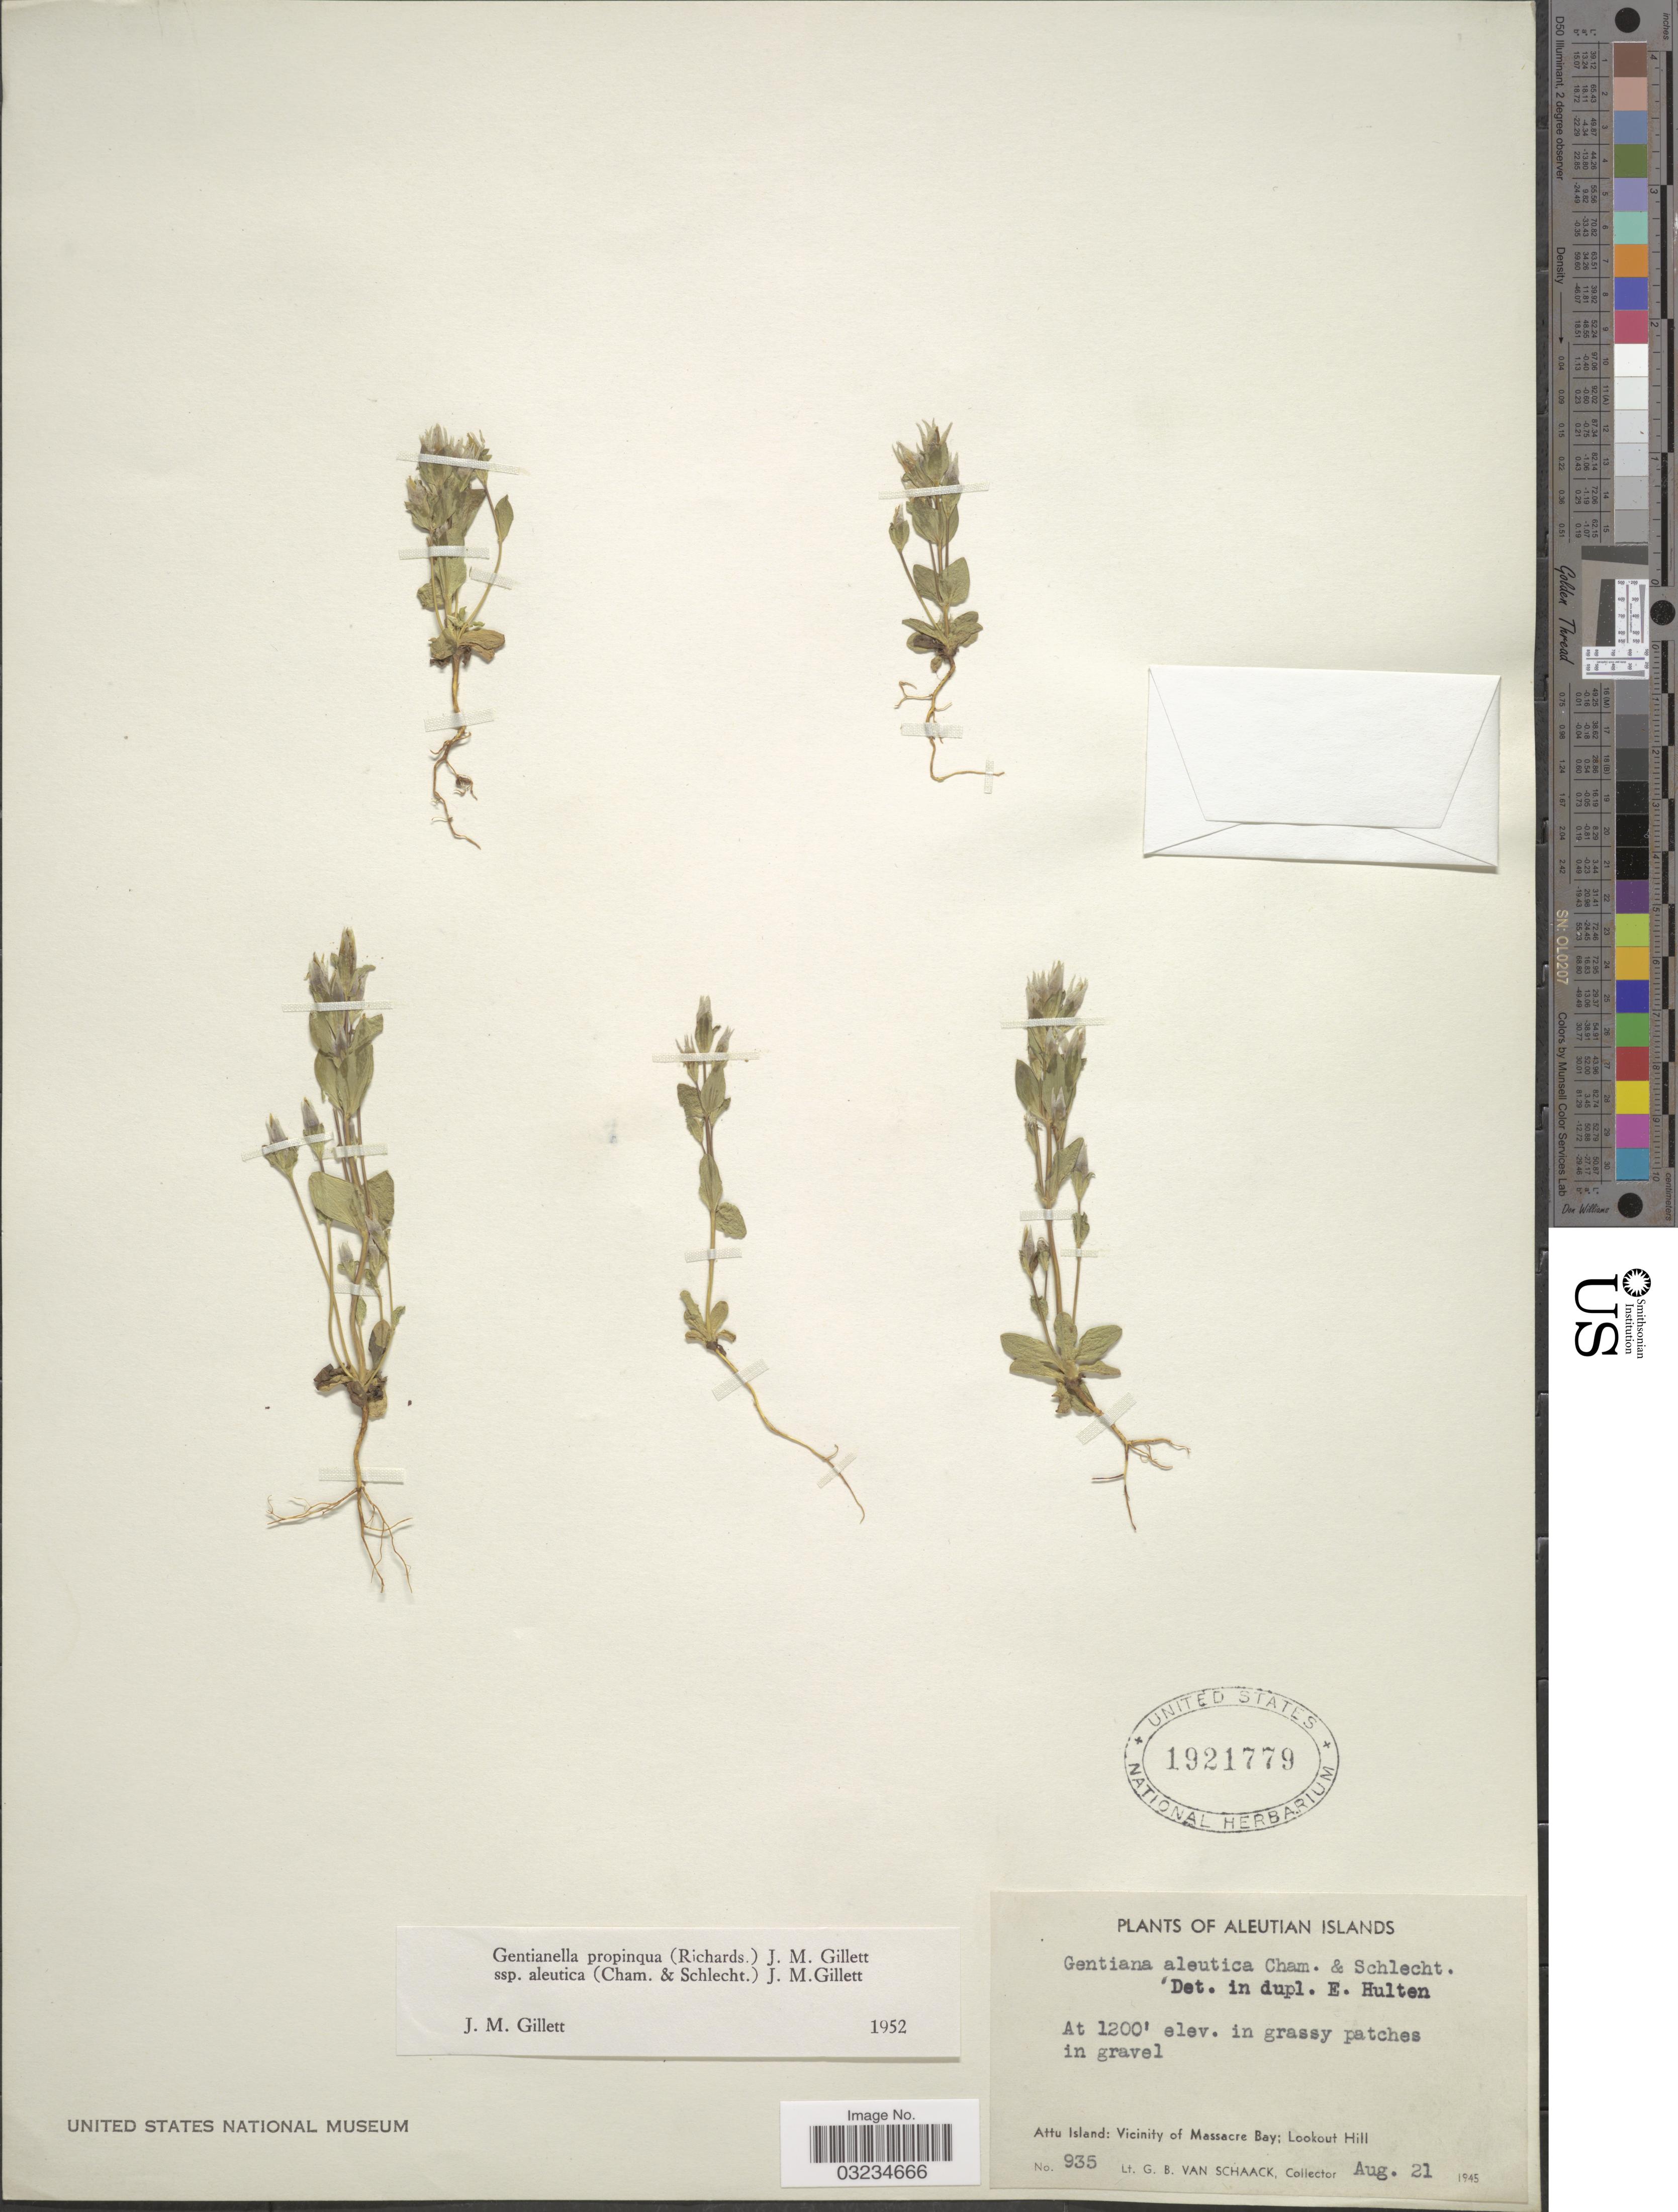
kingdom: Plantae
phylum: Tracheophyta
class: Magnoliopsida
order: Gentianales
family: Gentianaceae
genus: Gentiana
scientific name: Gentiana propinqua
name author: Richards.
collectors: G. Van Schaak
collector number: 935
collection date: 1945-08-21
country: United States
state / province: Alaska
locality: Aleutian Islands. Attu Island: Vicinity of Massacre Bay; Lookout Hill.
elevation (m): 366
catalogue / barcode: US 1921779